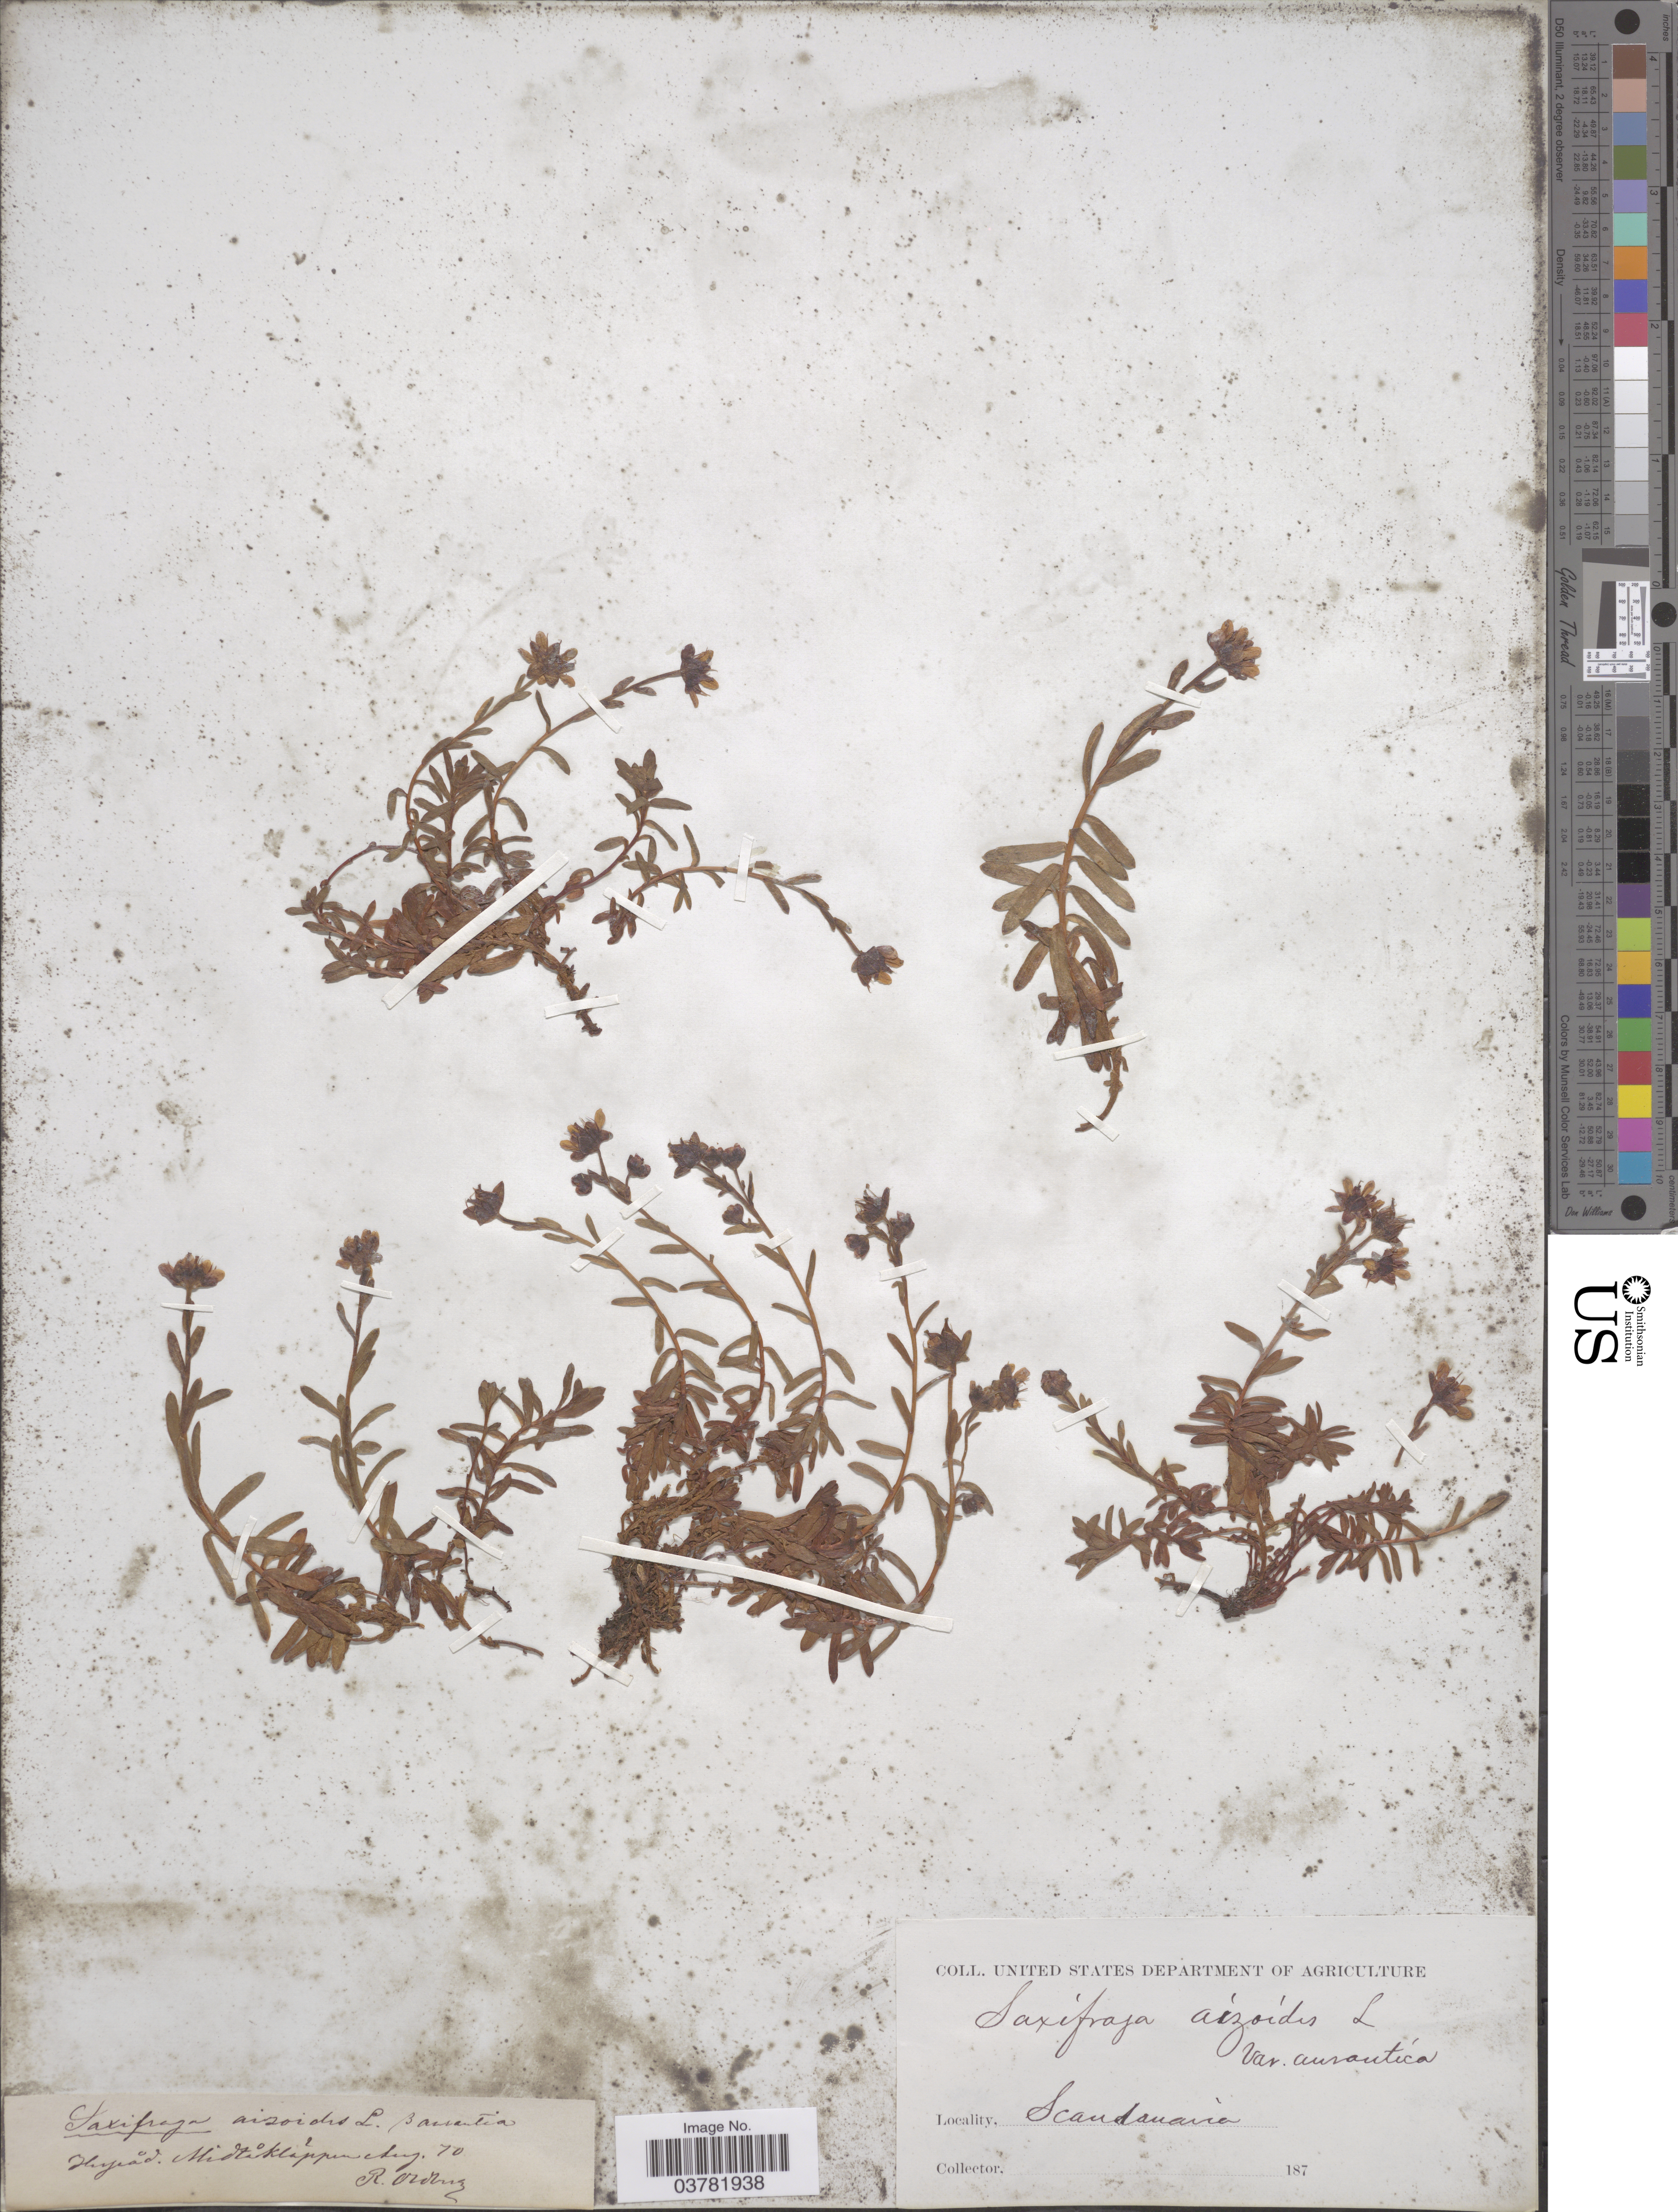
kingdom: Plantae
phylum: Tracheophyta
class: Magnoliopsida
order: Saxifragales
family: Saxifragaceae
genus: Saxifraga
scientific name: Saxifraga aizoides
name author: L.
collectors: R. Oldberg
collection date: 1870-08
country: Sweden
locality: Scandinavica. Herjeåd, Midtaklappen.